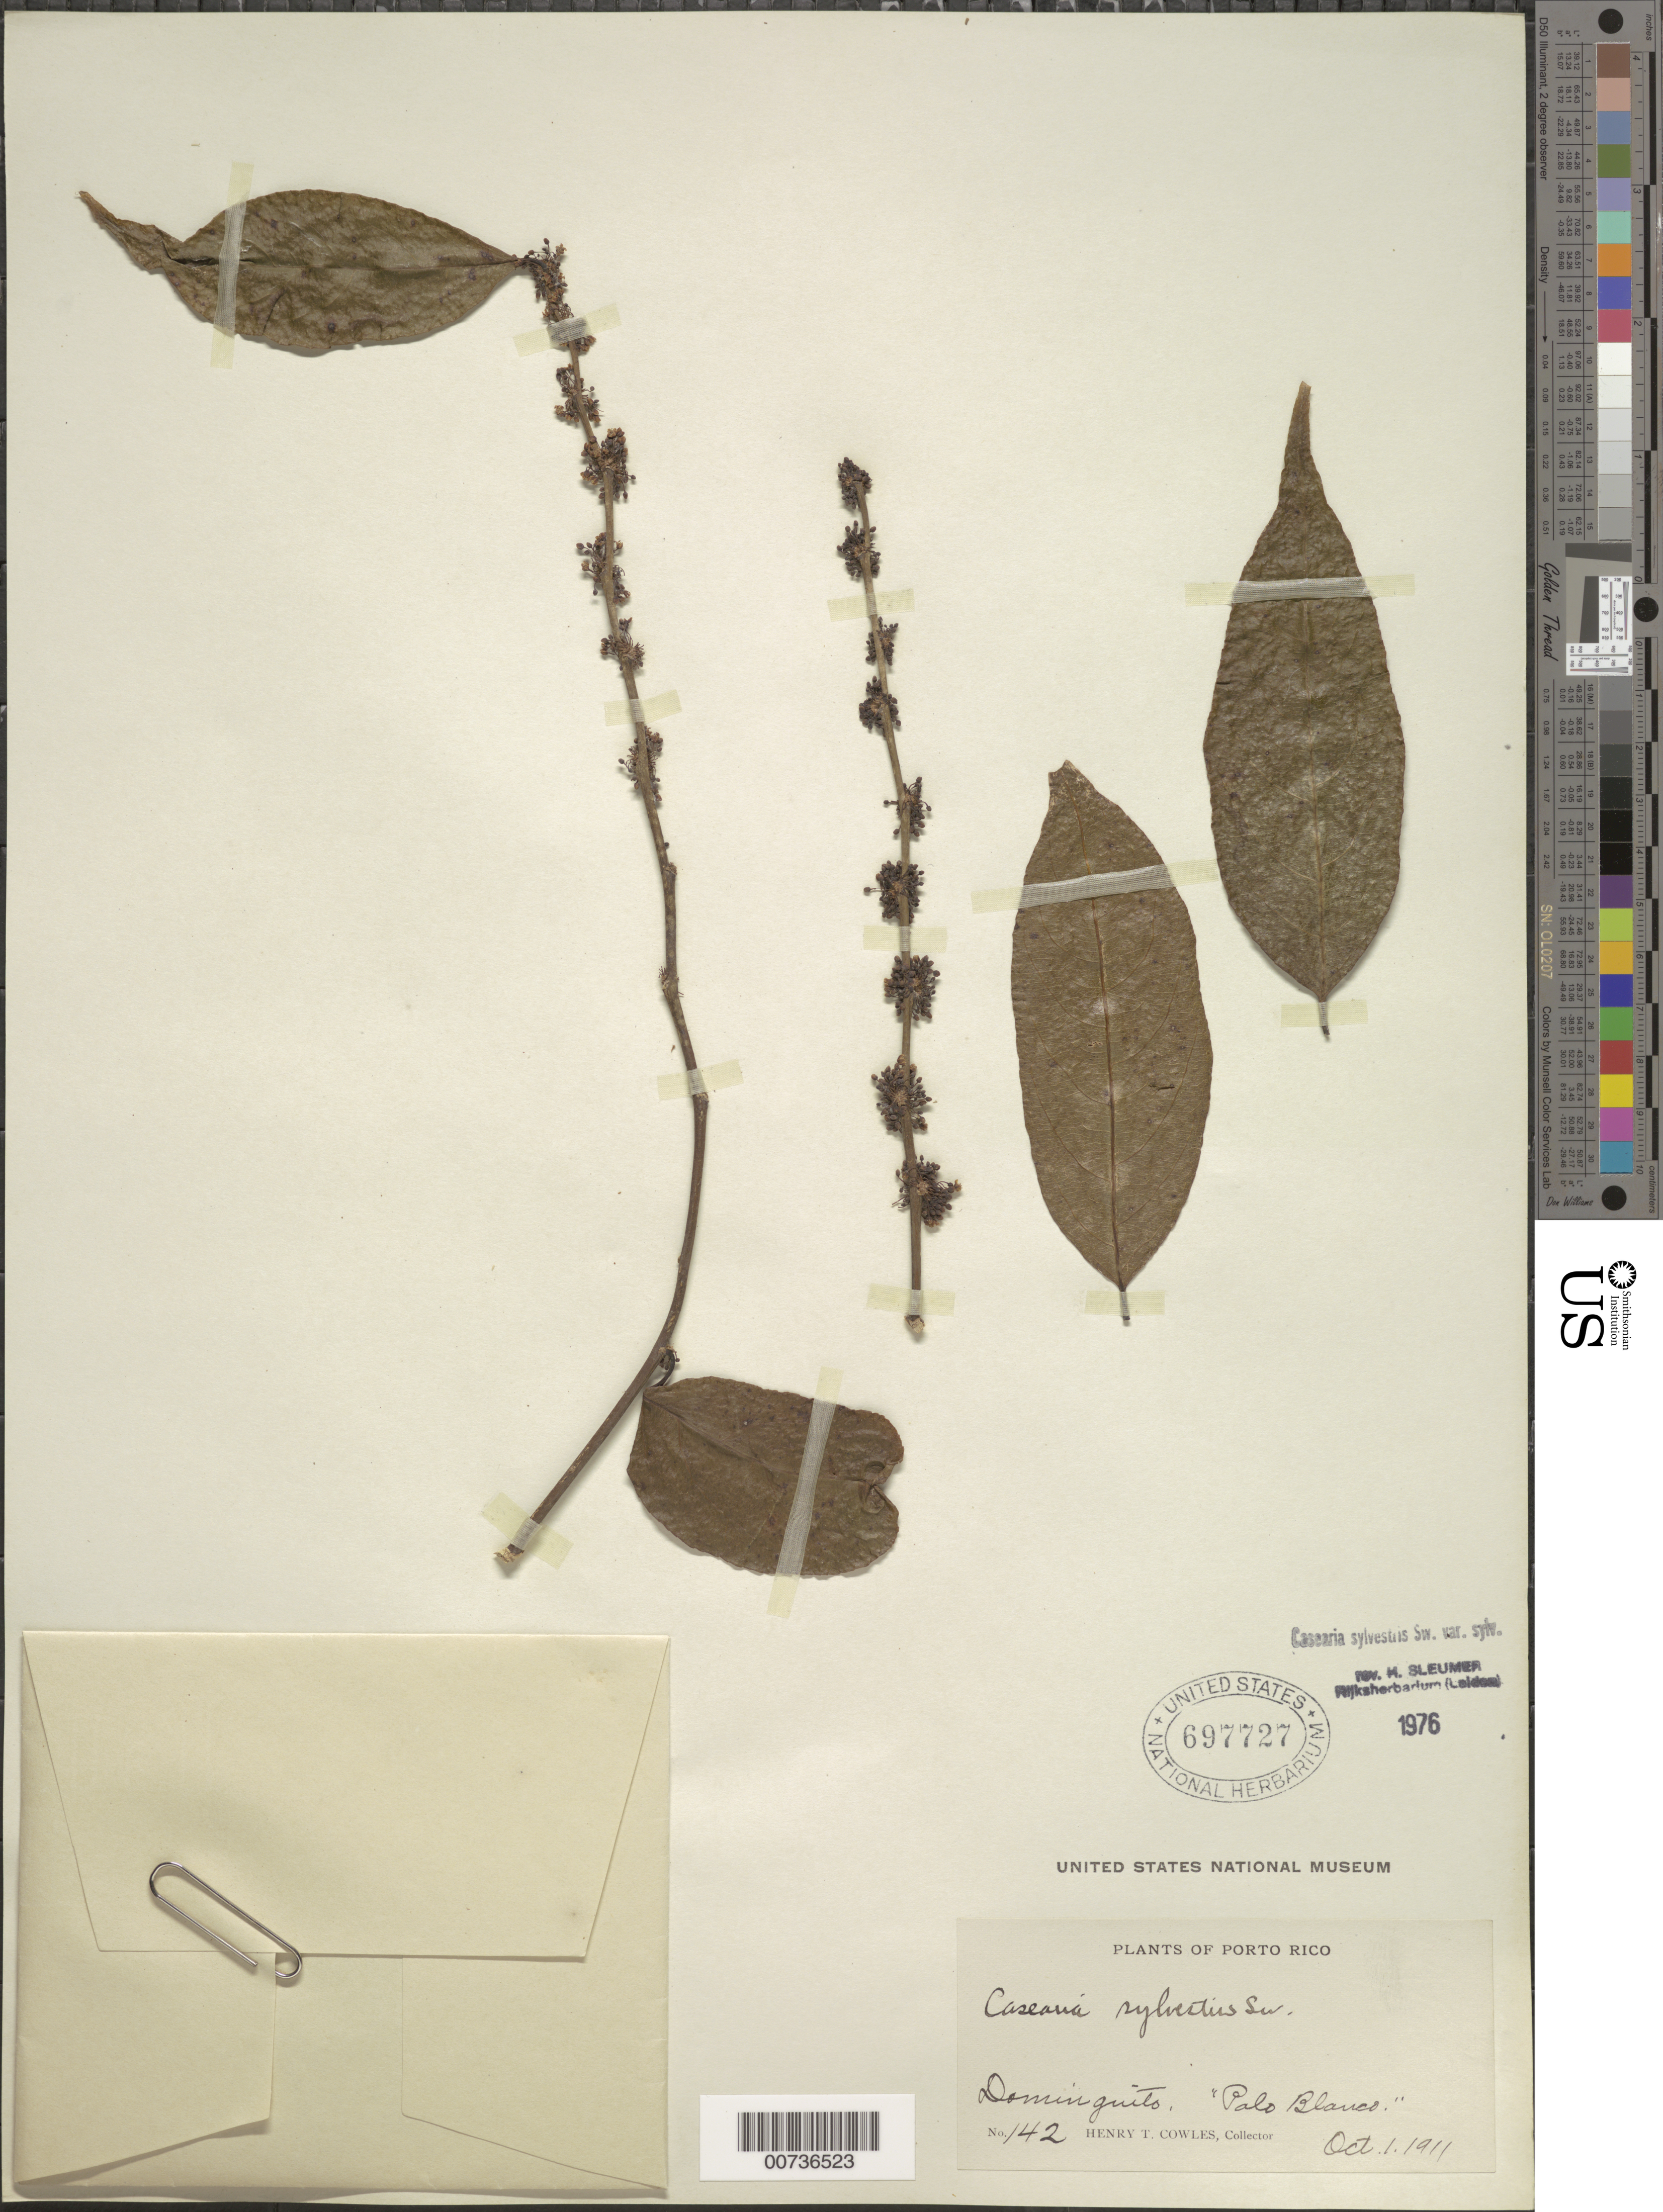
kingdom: Plantae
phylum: Tracheophyta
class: Magnoliopsida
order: Malpighiales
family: Salicaceae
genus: Casearia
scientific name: Casearia sylvestris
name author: Sw.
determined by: Sleumer, H. O.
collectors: H. Cowles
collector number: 142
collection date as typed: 01 Oct 1911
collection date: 1911-10-01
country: Puerto Rico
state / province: Arecibo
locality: Dominguito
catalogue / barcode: US 697727